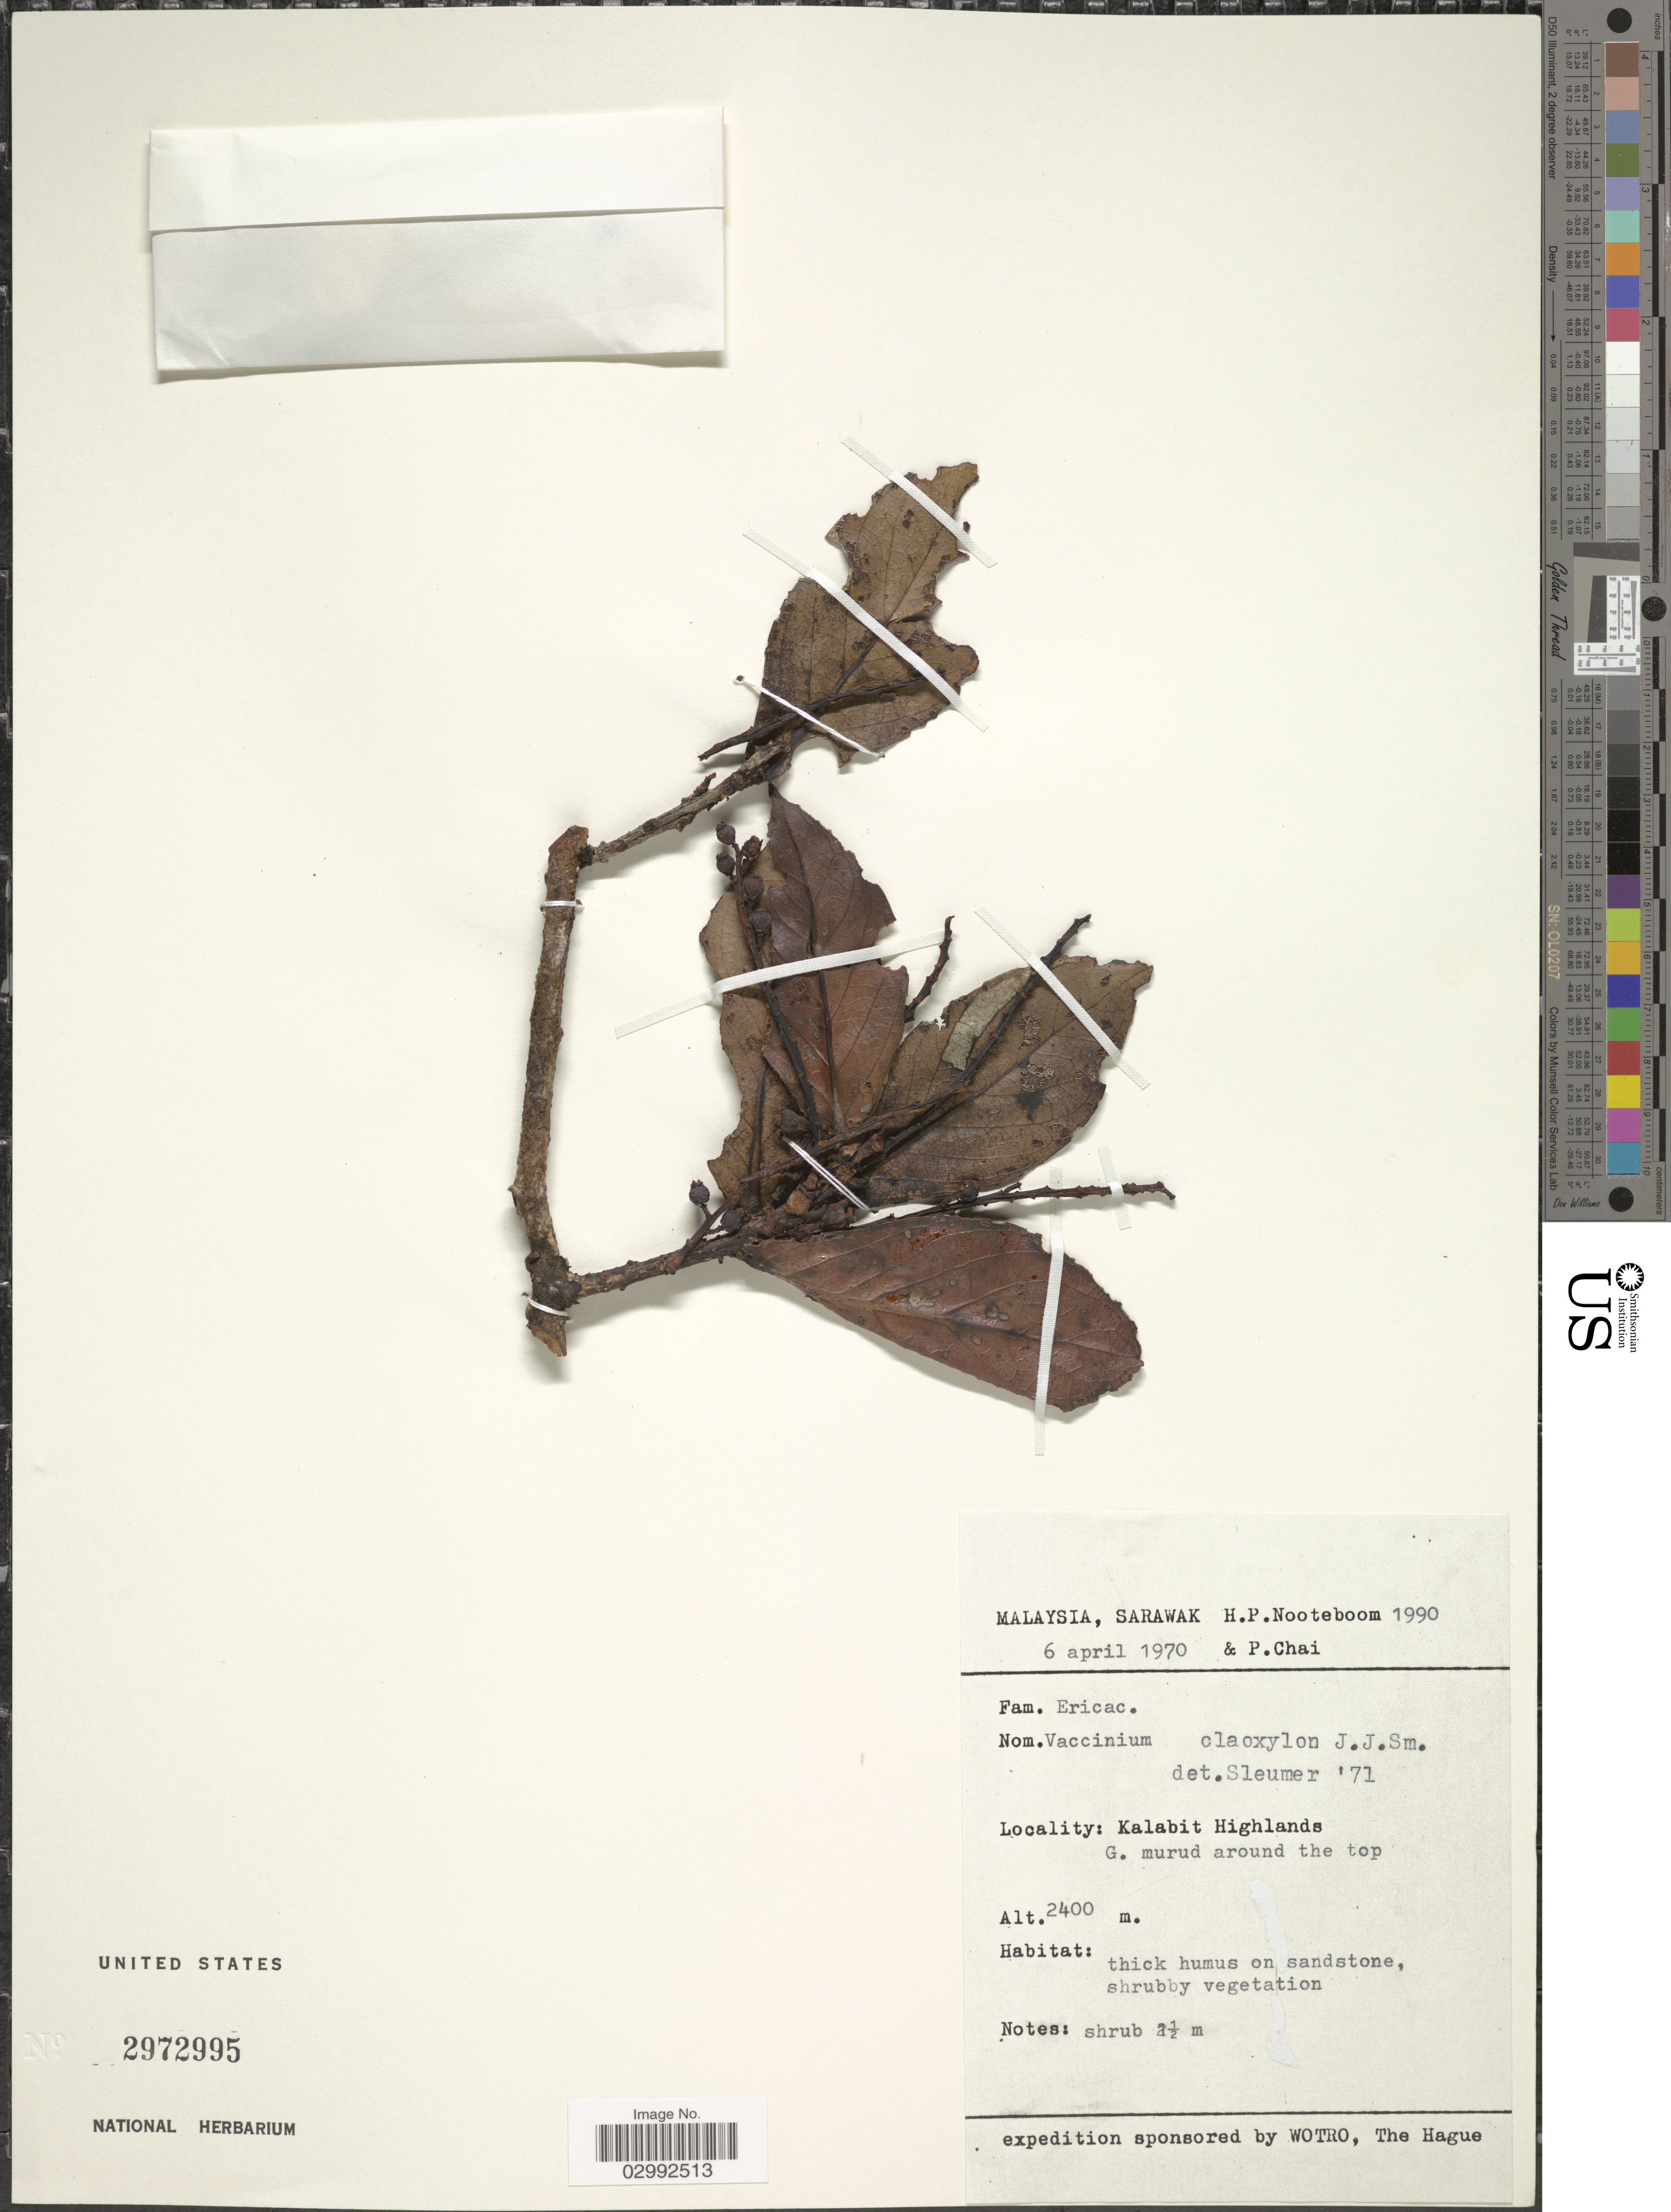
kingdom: Plantae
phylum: Tracheophyta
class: Magnoliopsida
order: Ericales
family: Ericaceae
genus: Vaccinium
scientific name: Vaccinium claoxylon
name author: J.J. Sm.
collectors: H. P. Nooteboom & P. Chai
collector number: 1990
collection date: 1970-04-06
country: Malaysia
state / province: Sarawak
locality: Kalabit Highlands, G. murud around the top.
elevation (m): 2400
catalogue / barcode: US 2972995